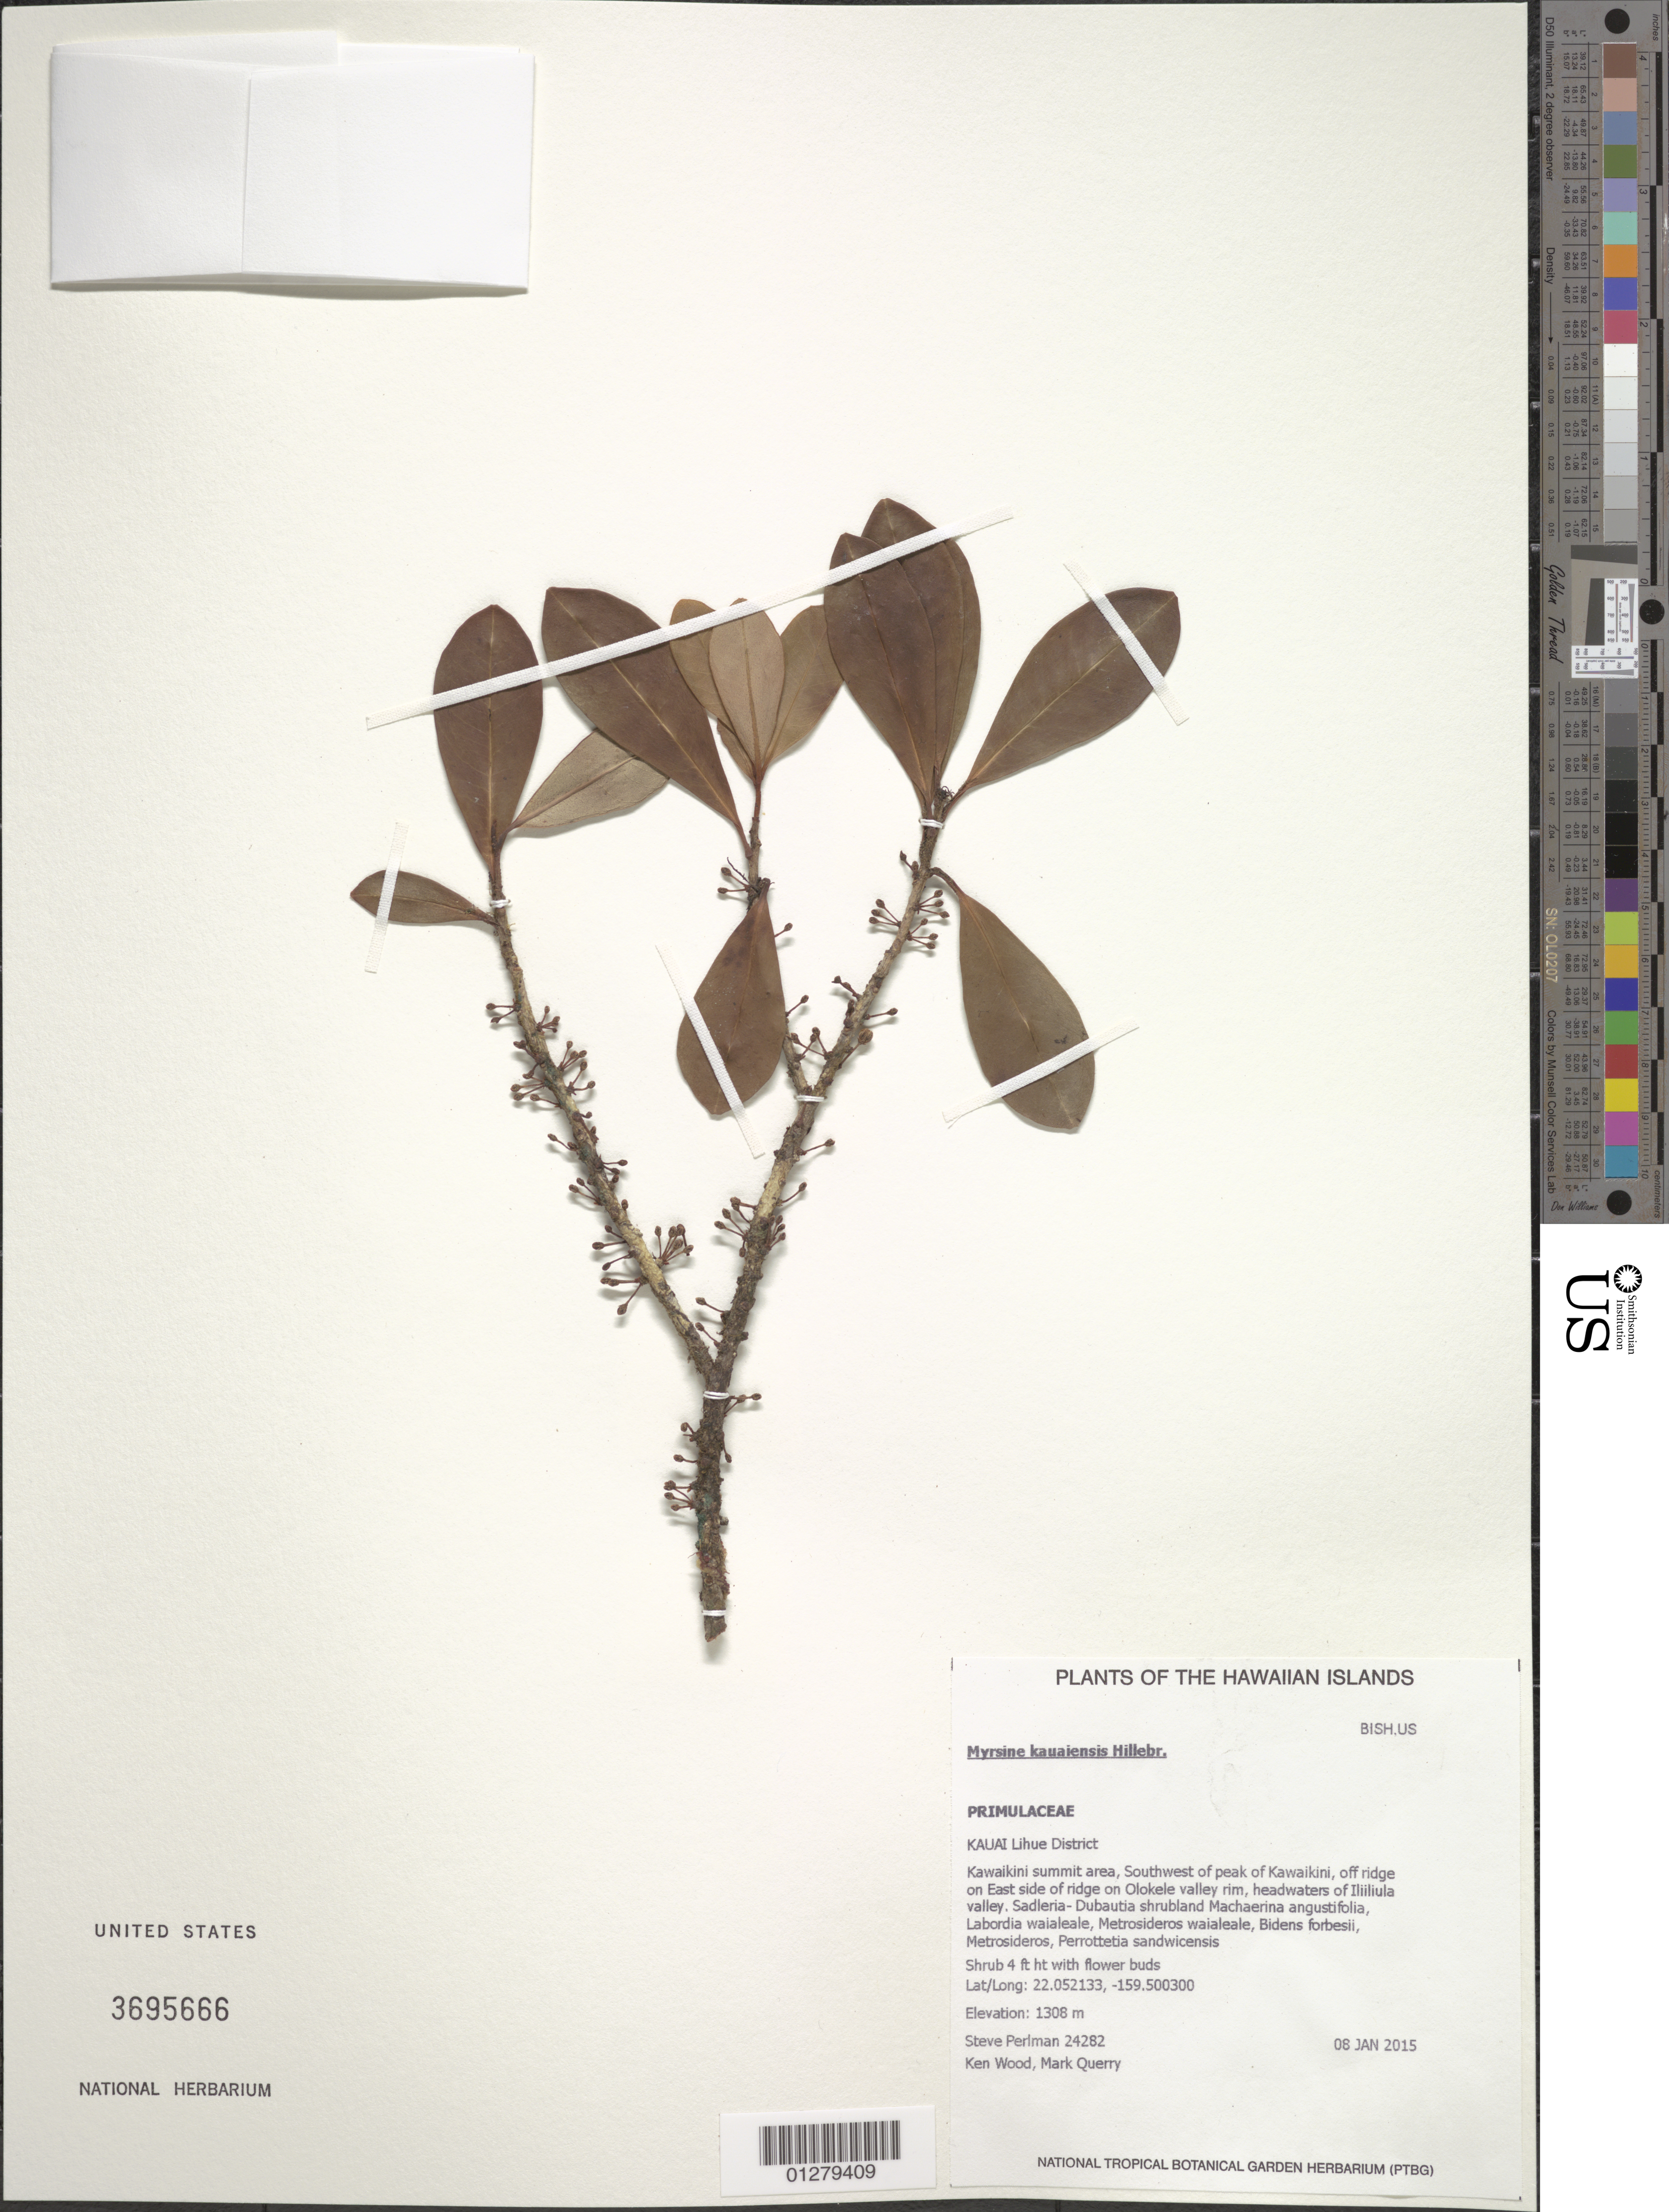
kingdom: Plantae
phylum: Tracheophyta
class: Magnoliopsida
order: Ericales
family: Primulaceae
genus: Myrsine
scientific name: Myrsine kauaiensis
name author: Hillebr.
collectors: S. P. Perlman, K. R. Wood & M. Query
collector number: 24282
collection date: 2015-01-08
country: United States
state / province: Hawaii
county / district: Kauai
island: Kaua'i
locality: Lihue District, Kawaikini summit area, southwest of peak of Kawaikini, off ridge on east side of ridge on Olokele valley rim, headwaters of Iliiliula valley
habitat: Shrubland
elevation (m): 1308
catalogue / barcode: US 3695666